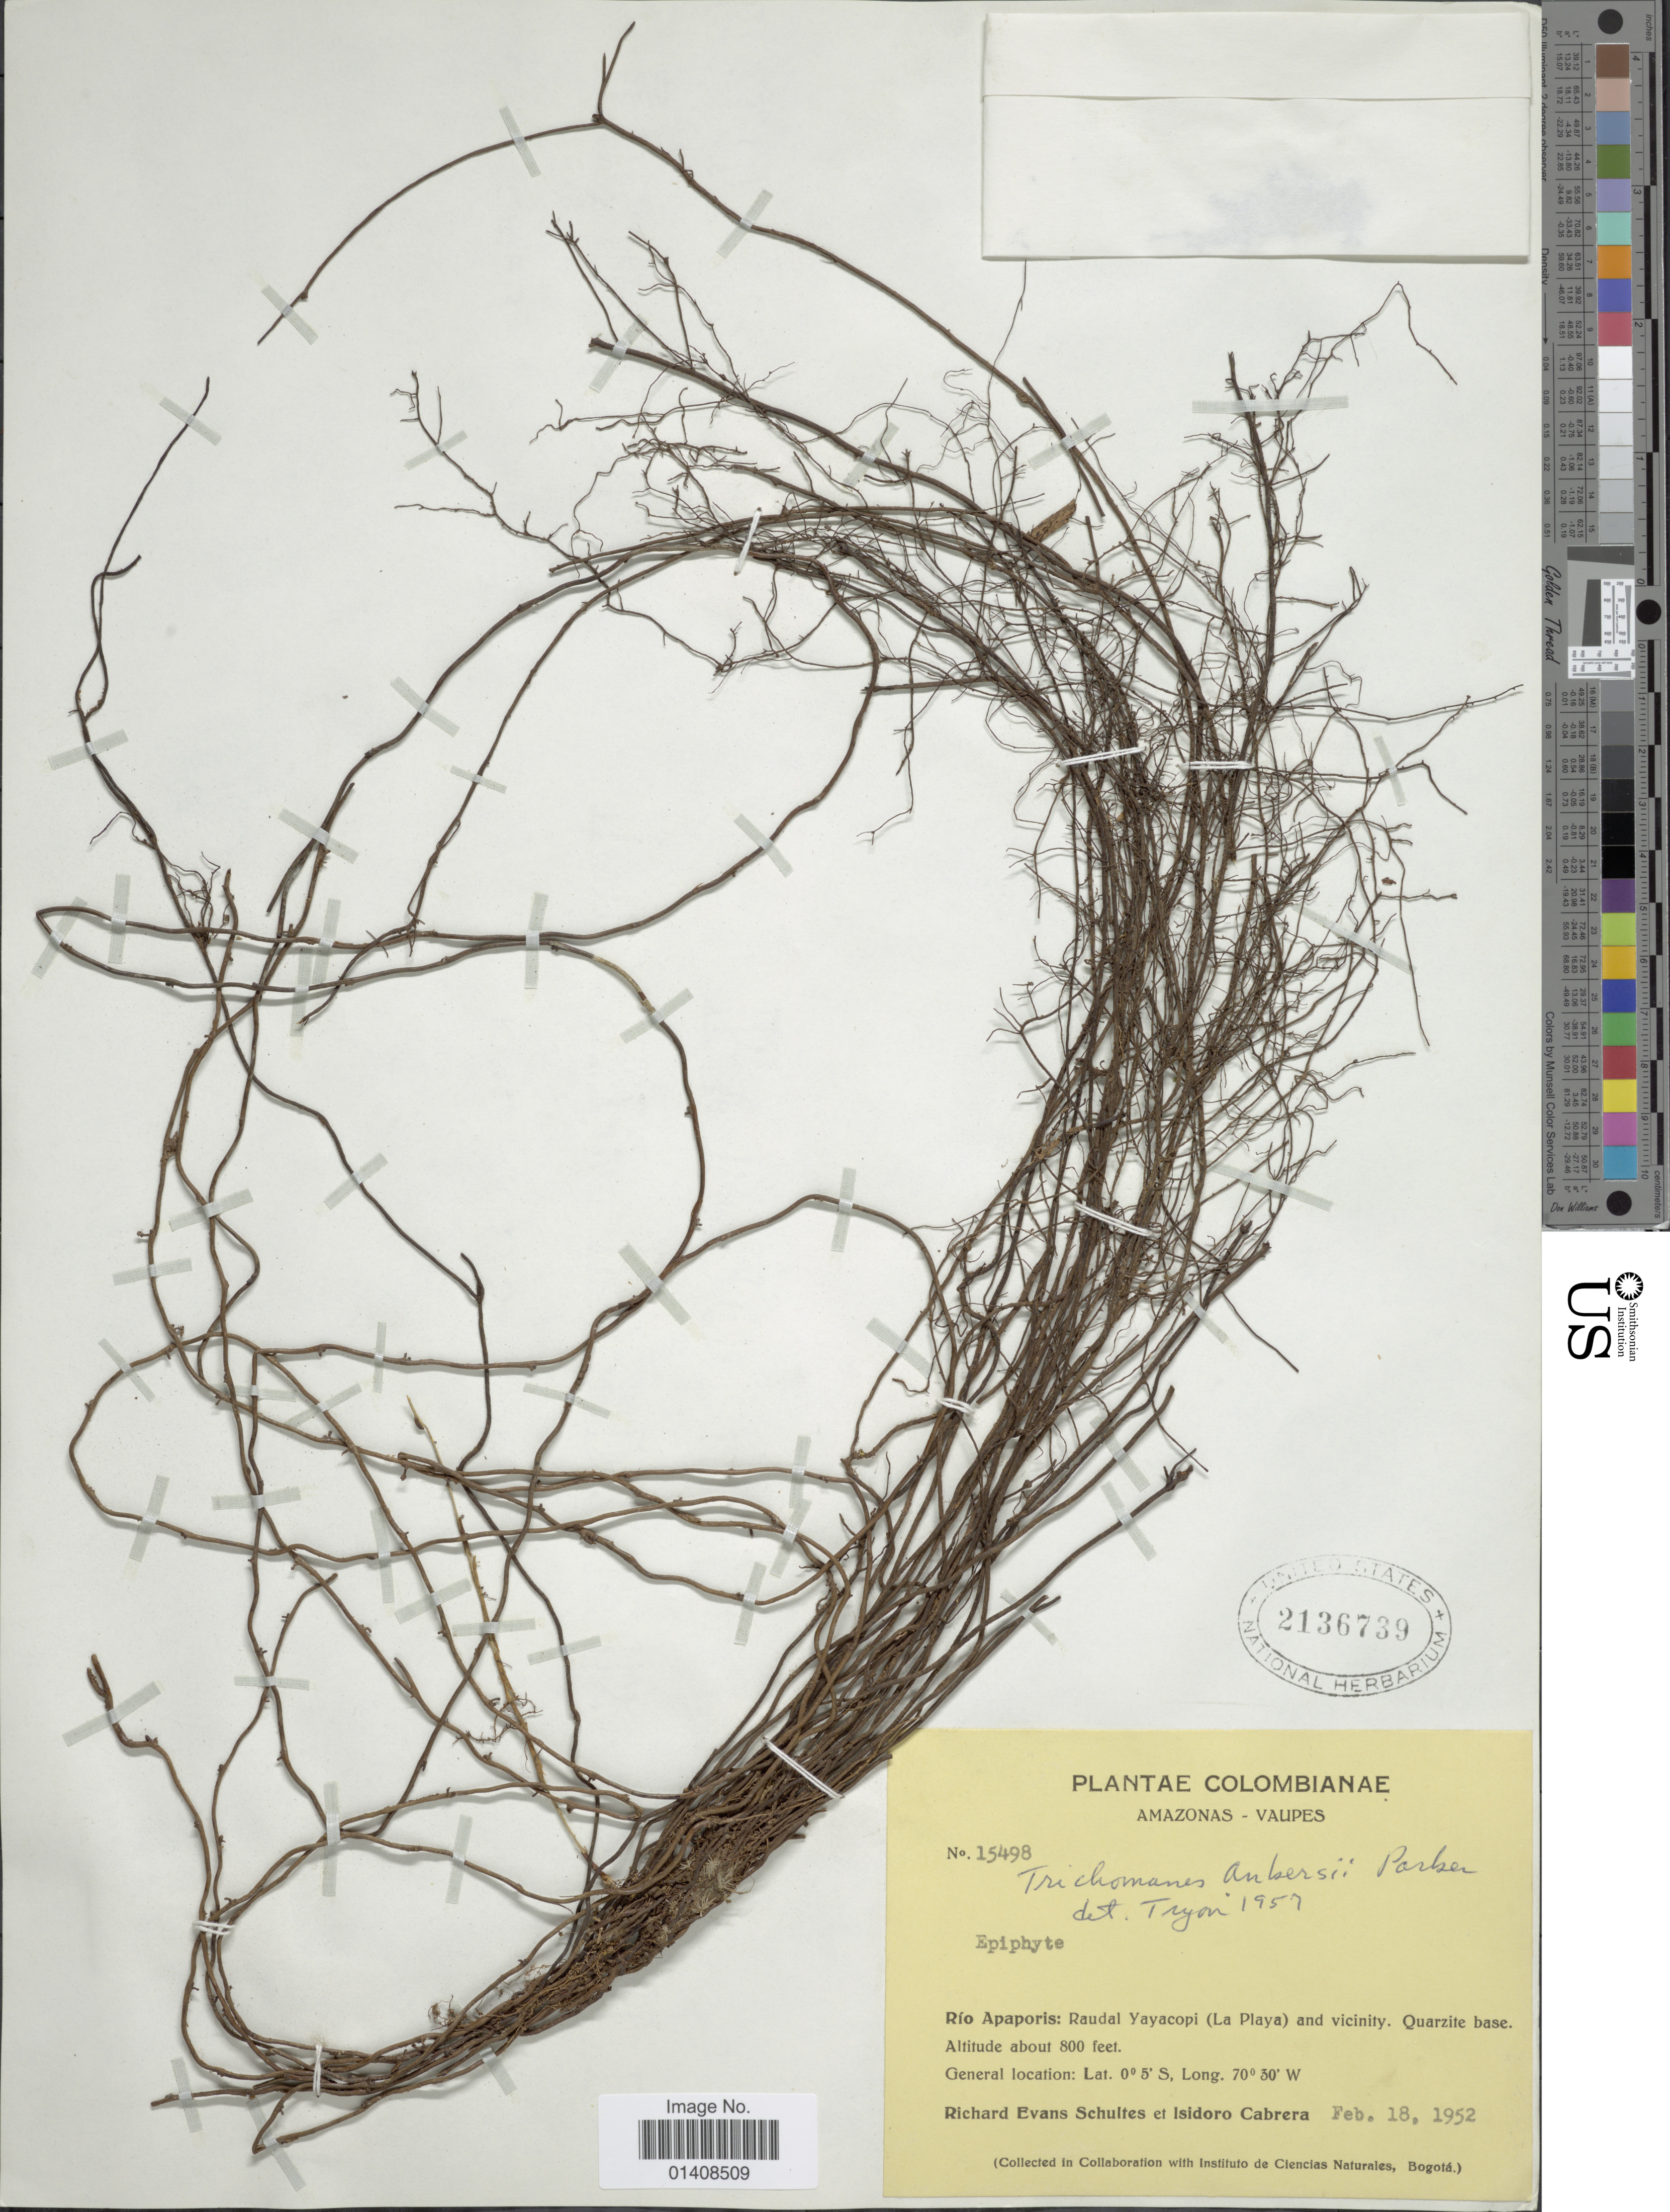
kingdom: Plantae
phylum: Tracheophyta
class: Polypodiopsida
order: Hymenophyllales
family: Hymenophyllaceae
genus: Trichomanes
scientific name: Trichomanes ankersii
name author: C. Parker ex Hook. & Grev.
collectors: R. E. Schultes & I. Cabrera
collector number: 15498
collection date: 1952-02-18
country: Colombia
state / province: Vaupés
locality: Amazonas-Vaupes Rio Apaporis: Raudal Yayacopi La Playa and vicinity. Quarzite base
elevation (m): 244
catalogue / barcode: US 2136739